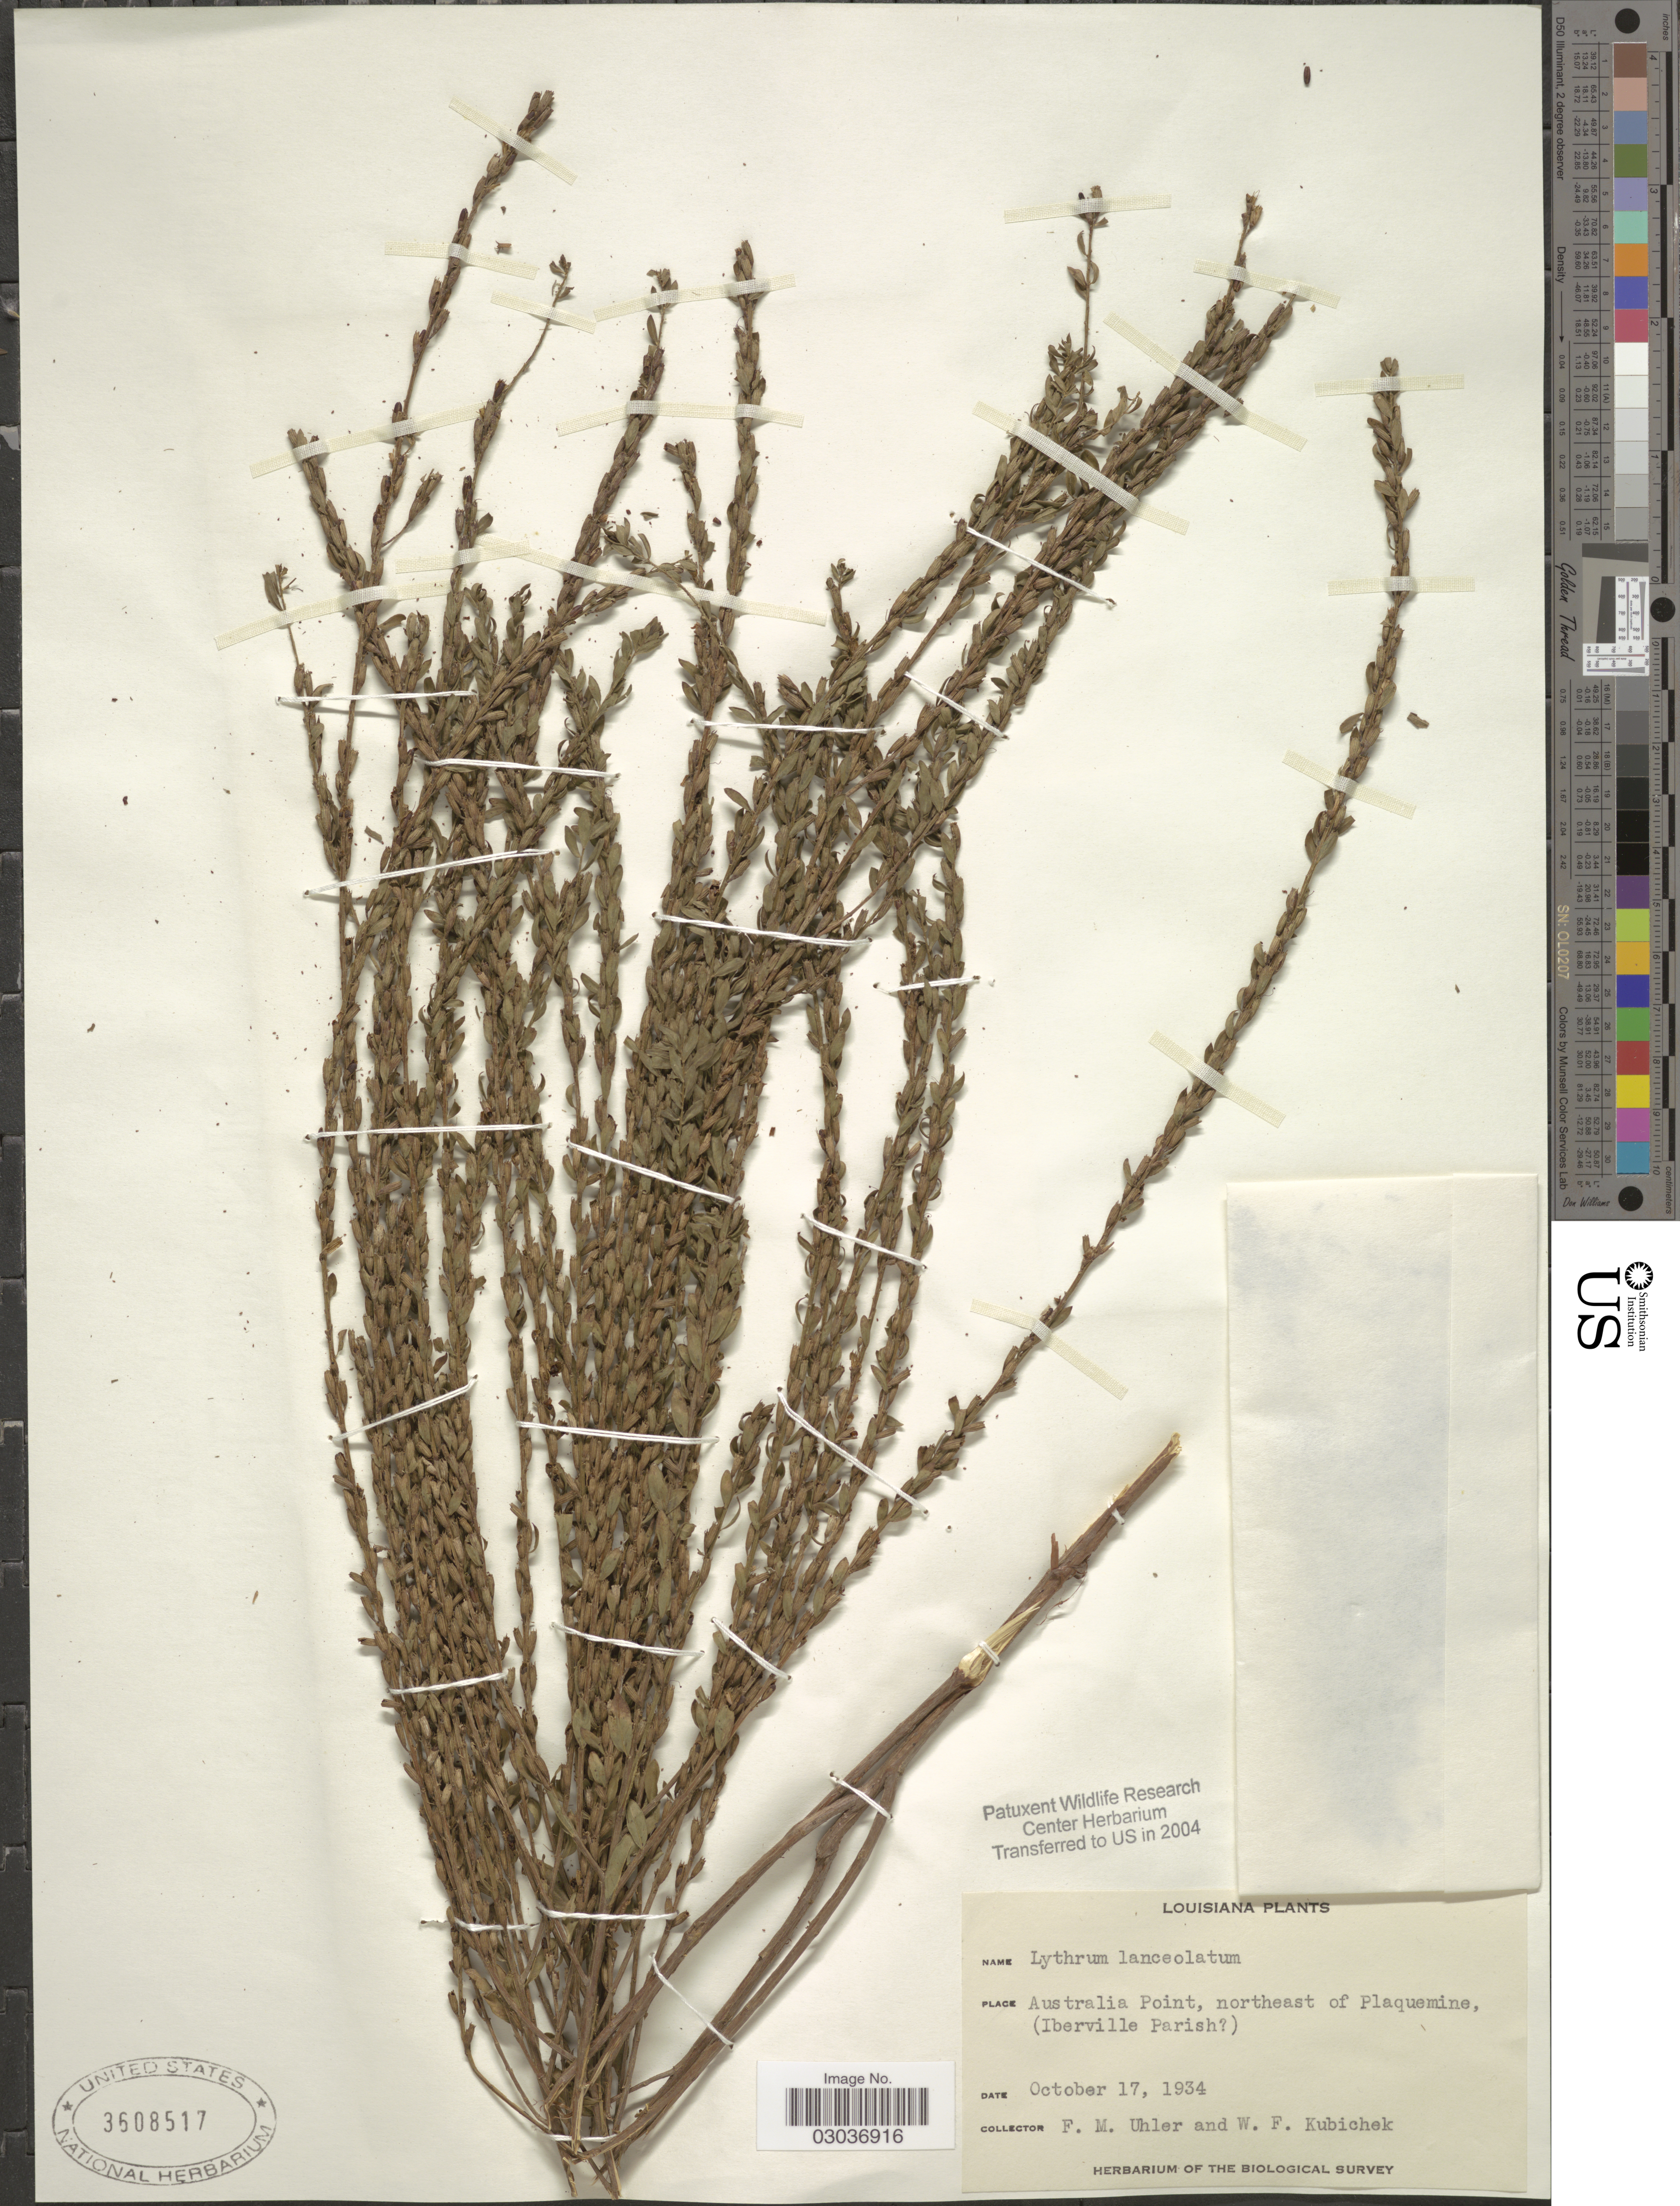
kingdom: Plantae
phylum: Tracheophyta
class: Magnoliopsida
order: Myrtales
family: Lythraceae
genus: Lythrum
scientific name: Lythrum lanceolatum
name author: Elliott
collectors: F. M. Uhler & W. Kubichek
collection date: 1934-10-17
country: United States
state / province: Louisiana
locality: Australia Point, northeast of Plaquemine (Iberville Parish [unsure placement]).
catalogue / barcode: US 3608517